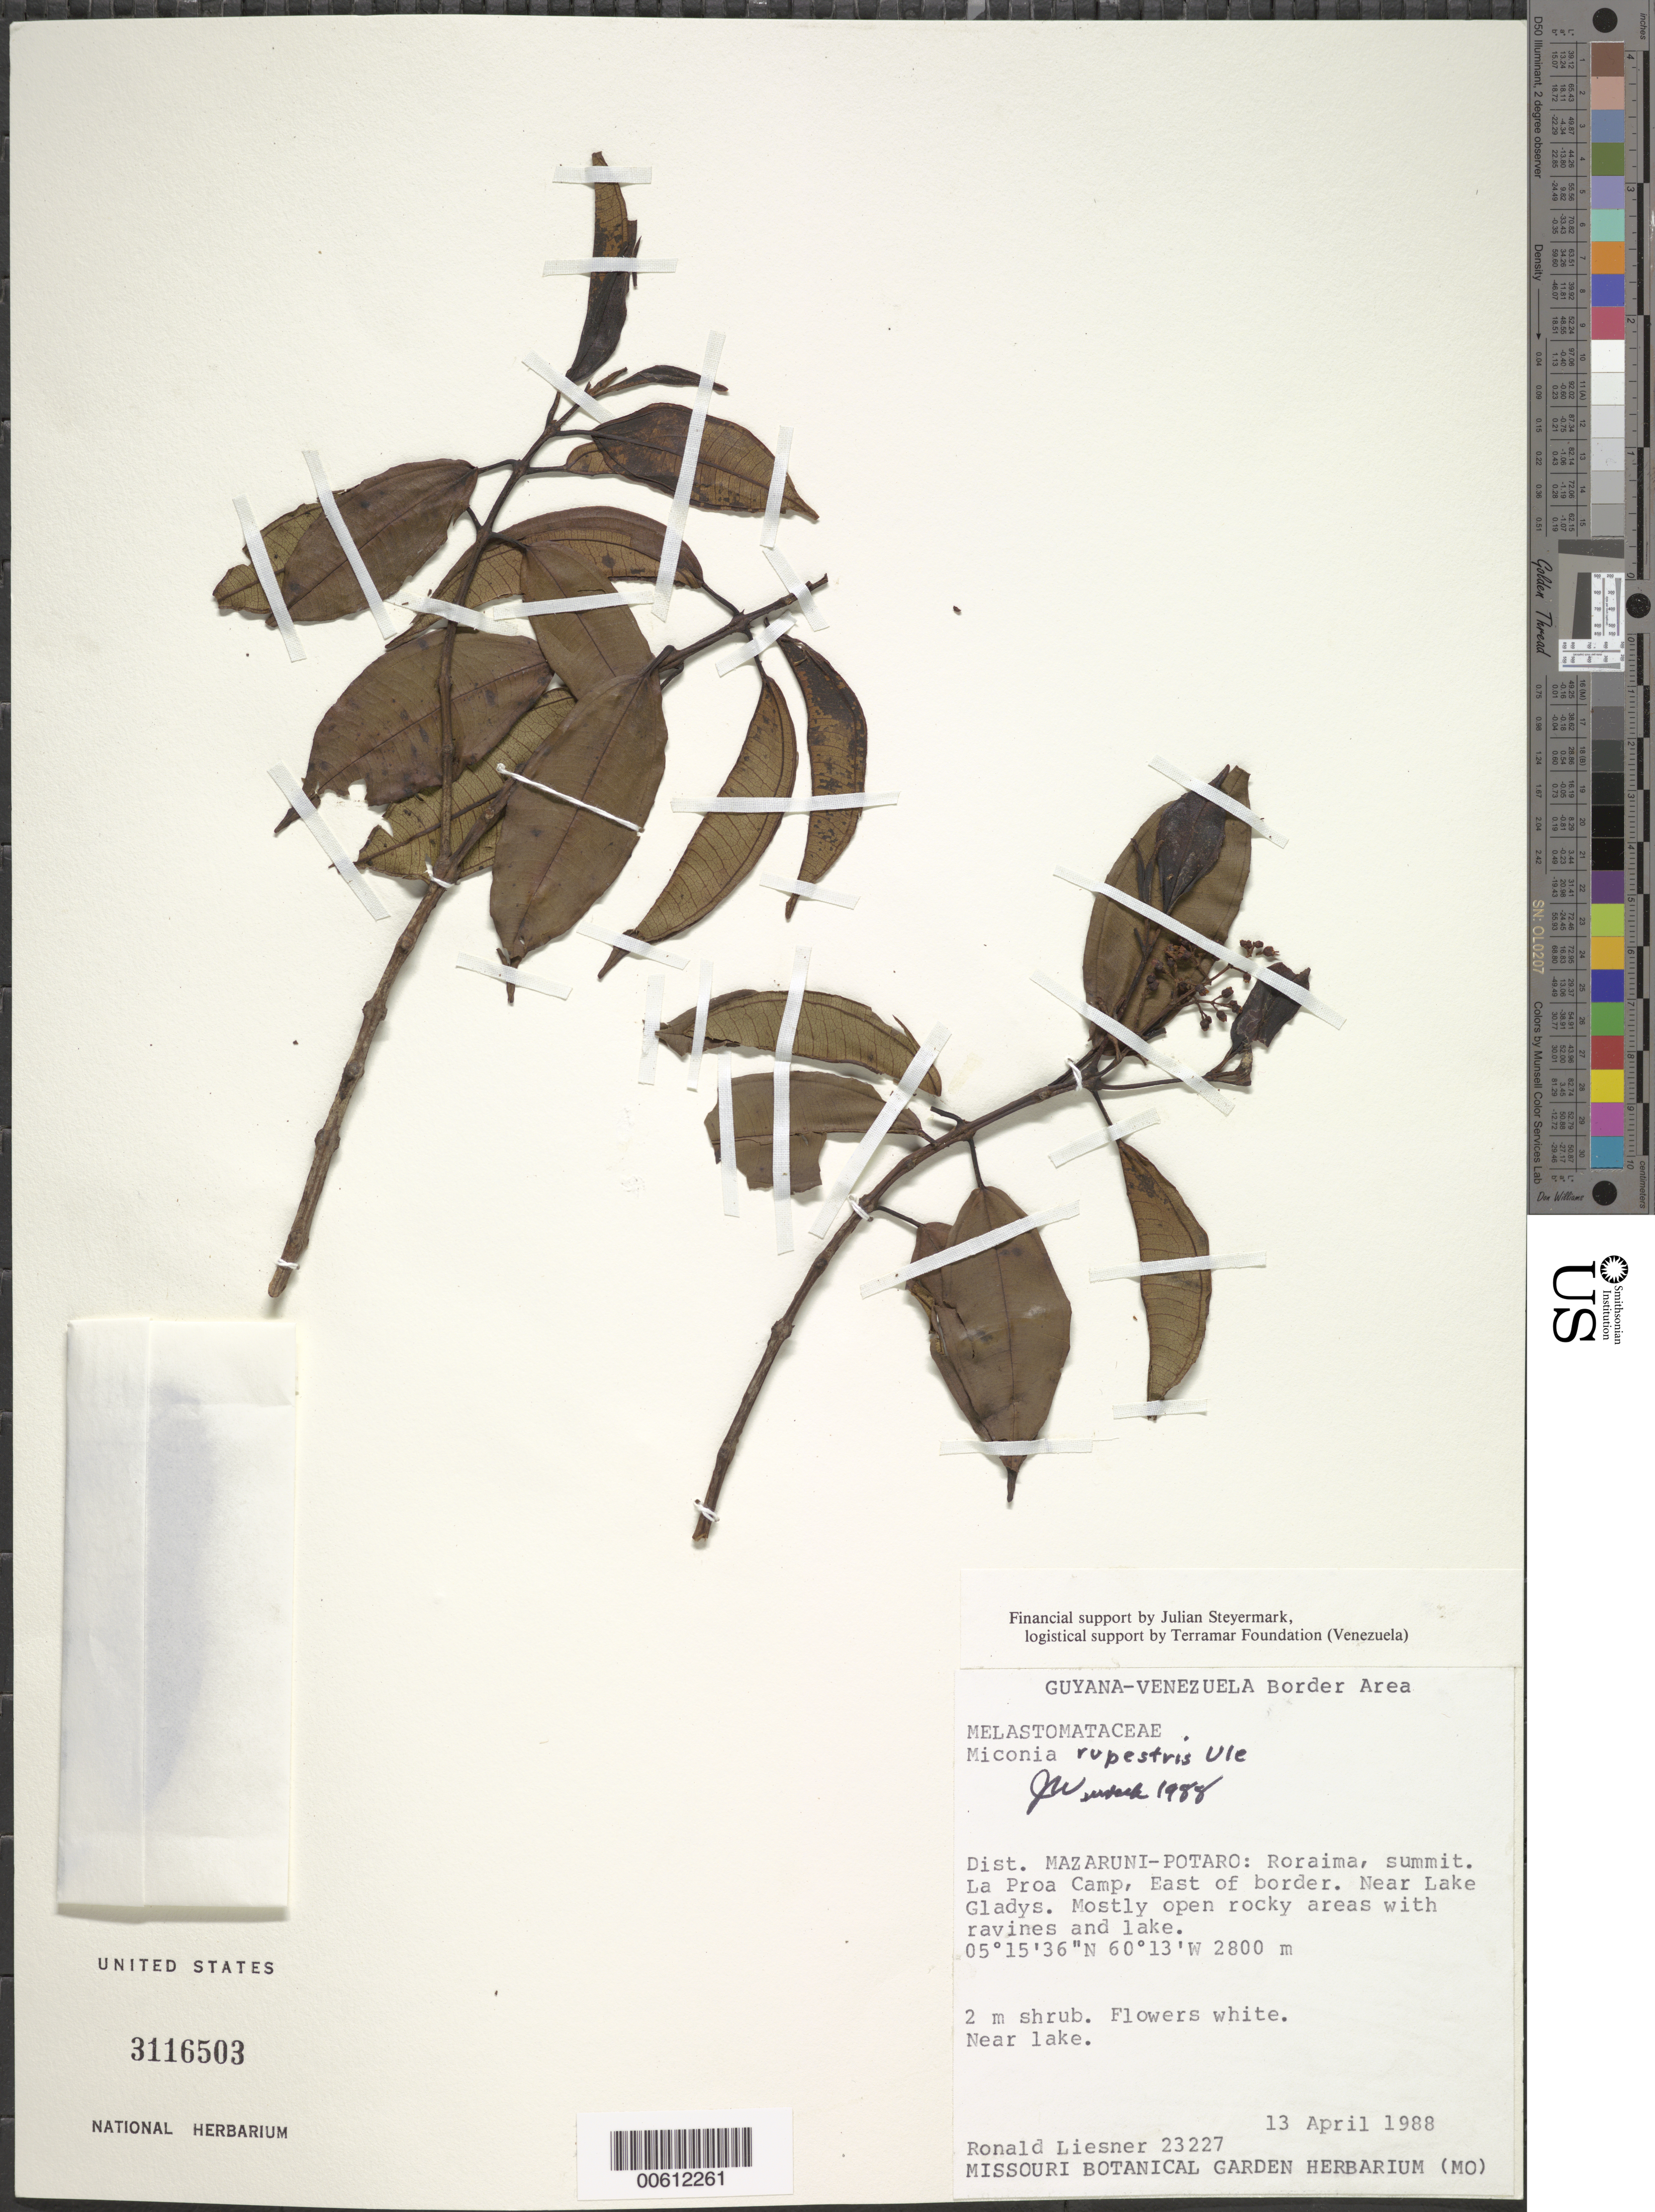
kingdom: Plantae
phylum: Tracheophyta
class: Magnoliopsida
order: Myrtales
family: Melastomataceae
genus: Miconia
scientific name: Miconia rupestris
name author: Ule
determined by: Wurdack, John J., (US), US (UNITED STATES)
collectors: R. L. Liesner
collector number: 23227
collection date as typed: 13-Apr-88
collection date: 1988-04-13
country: Guyana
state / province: Cuyuni-Mazaruni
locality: Mt. Roraima summit; La Proa Camp, near Lake Gladys, E of border (Guyana-Venezuela Border)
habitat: Near lake. Mostly open rocky areas with ravines and lake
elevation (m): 2800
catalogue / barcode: US 3116503